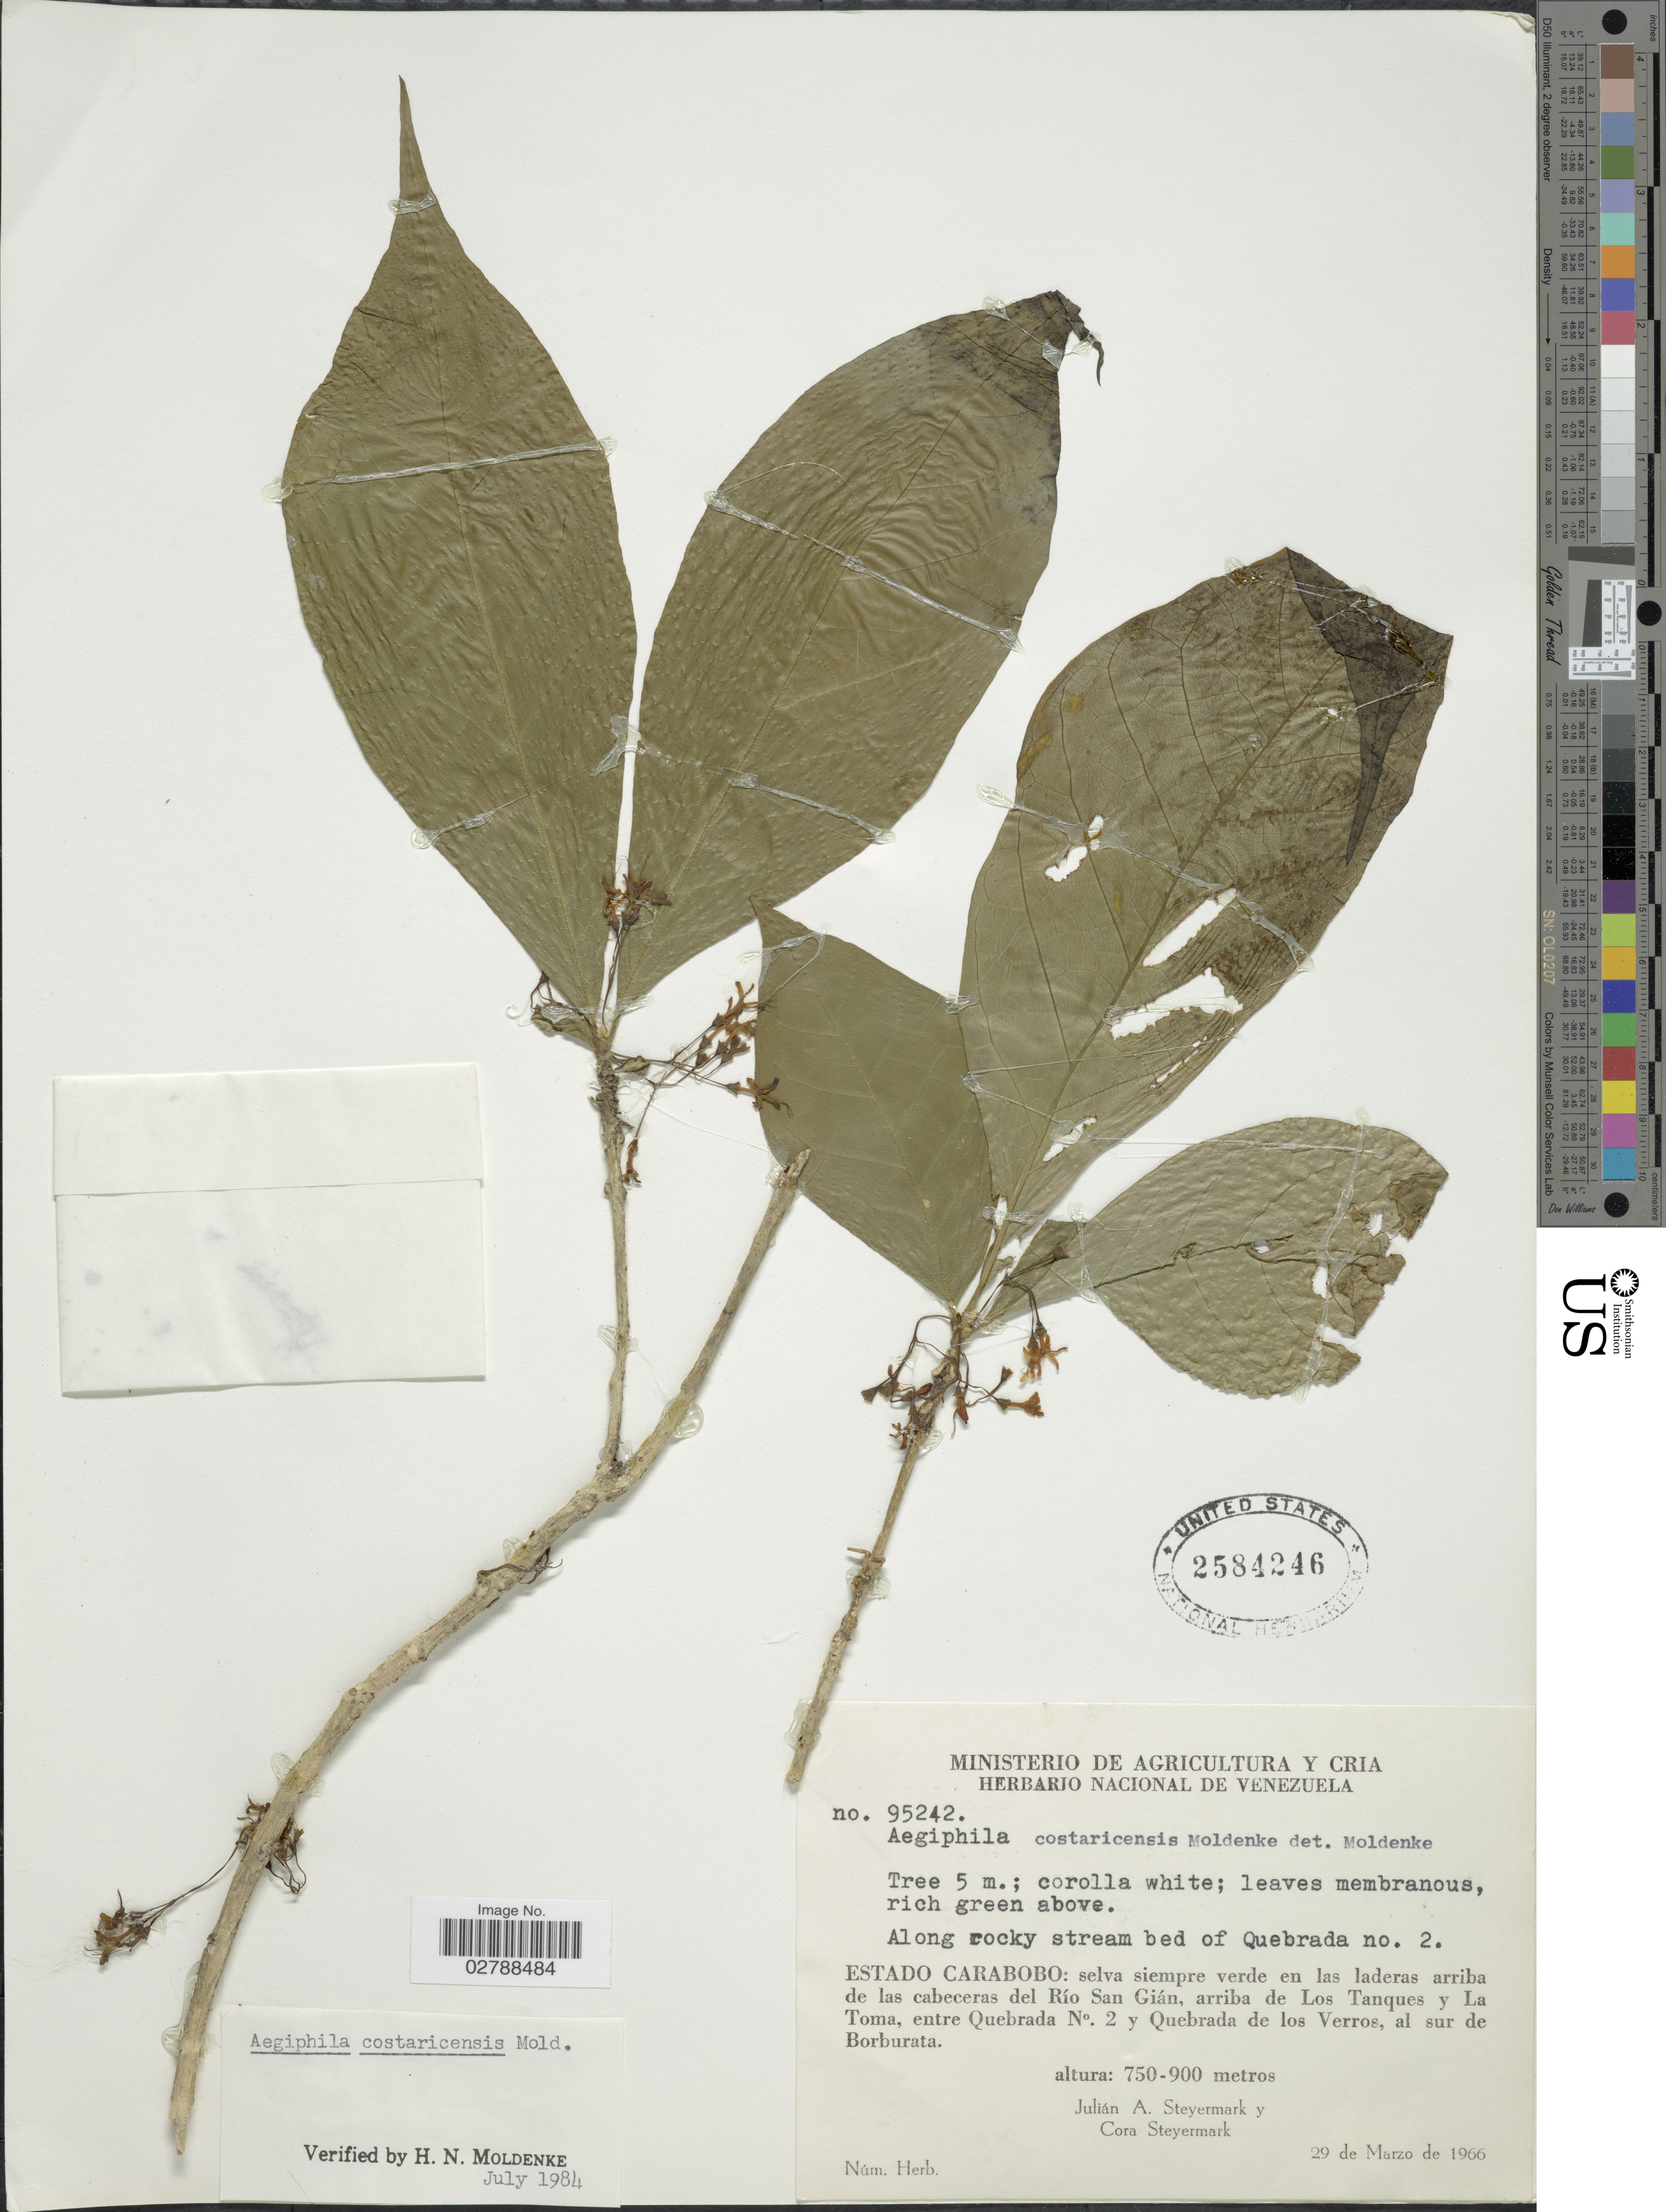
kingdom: Plantae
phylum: Tracheophyta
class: Magnoliopsida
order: Lamiales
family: Lamiaceae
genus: Aegiphila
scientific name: Aegiphila costaricensis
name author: Moldenke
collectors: J. Steyermark & C. Steyermark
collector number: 95242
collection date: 1966-03-29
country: Venezuela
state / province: Carabobo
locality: Estado Carabobo: selva siempre verde en las laderas arriba de las cabeceras del Río San Gián, arriba de Los Tanques y La Toma, entre Quebrada Nº. 2 y Quebrada de los Verros, al sur de Borburata.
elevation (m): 750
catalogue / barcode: US 2584246